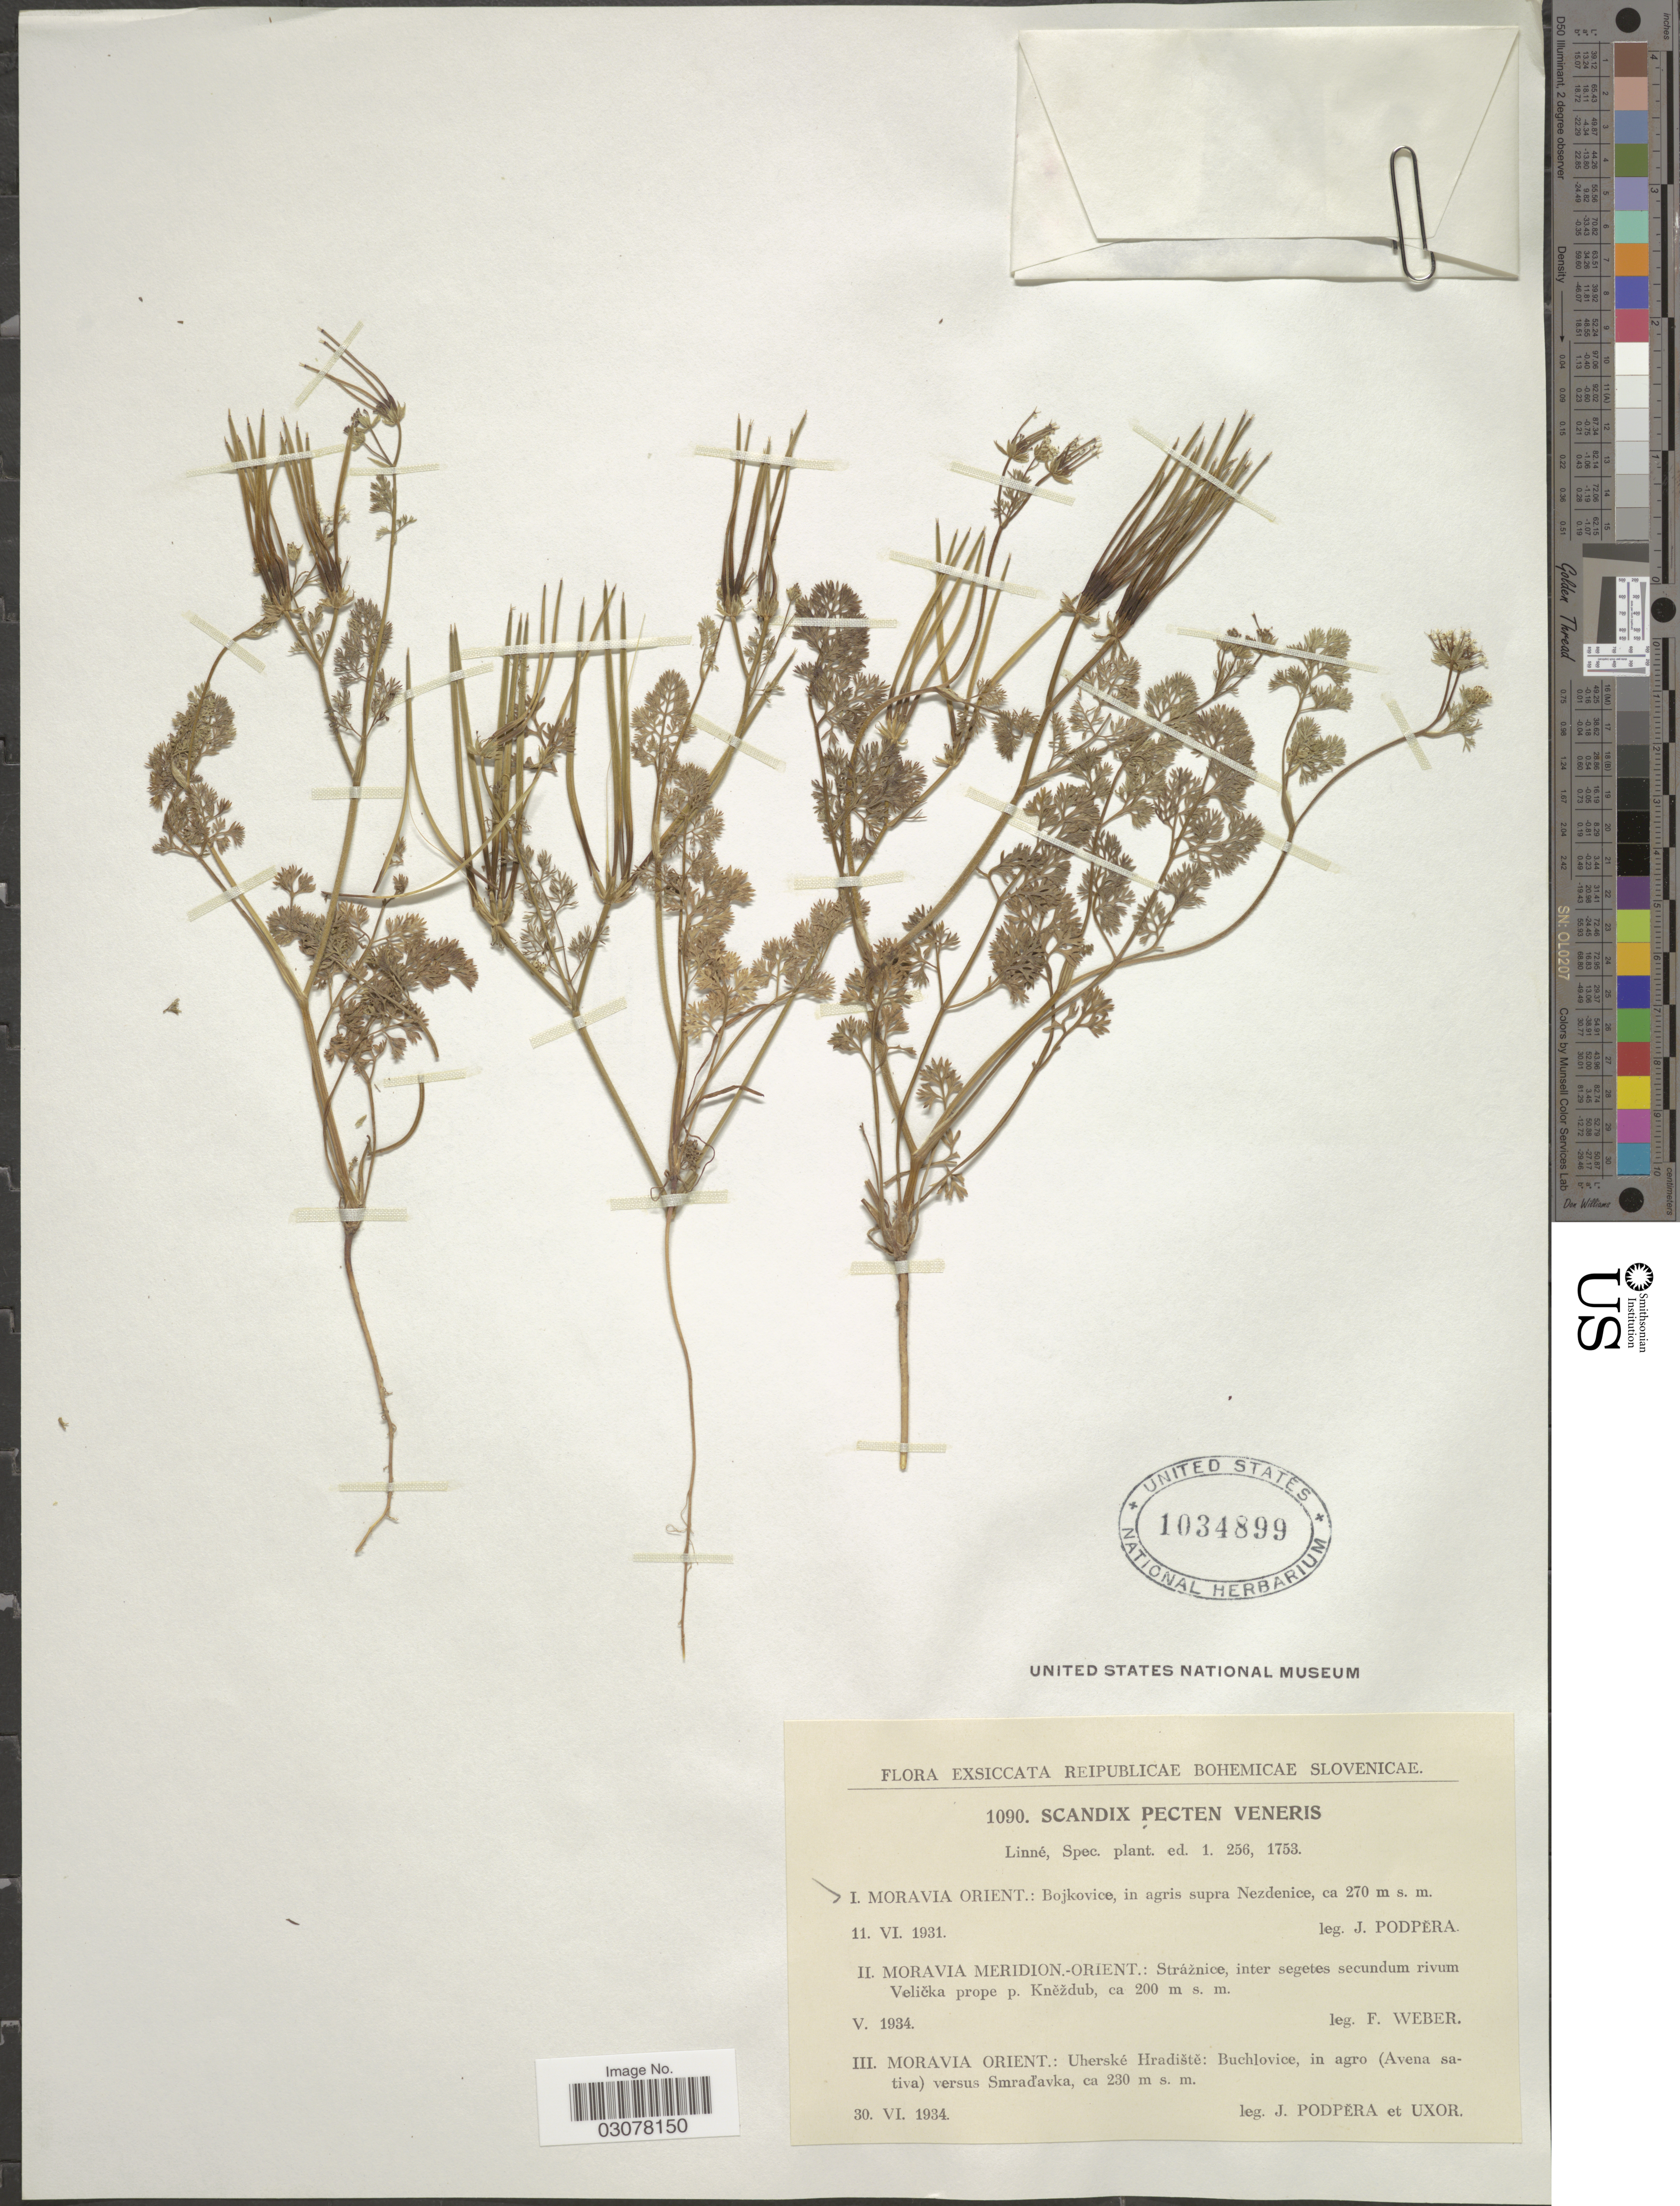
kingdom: Plantae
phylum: Tracheophyta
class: Magnoliopsida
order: Apiales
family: Apiaceae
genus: Scandix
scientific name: Scandix pecten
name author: Scop.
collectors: J. Podpera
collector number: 1090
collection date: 1931-06-11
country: Czechia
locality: Republicae Bohemicae Slovenicae. Moravia Orient.: Bojkovice, in agris supra Nezdenice.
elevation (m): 270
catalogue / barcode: US 1034899